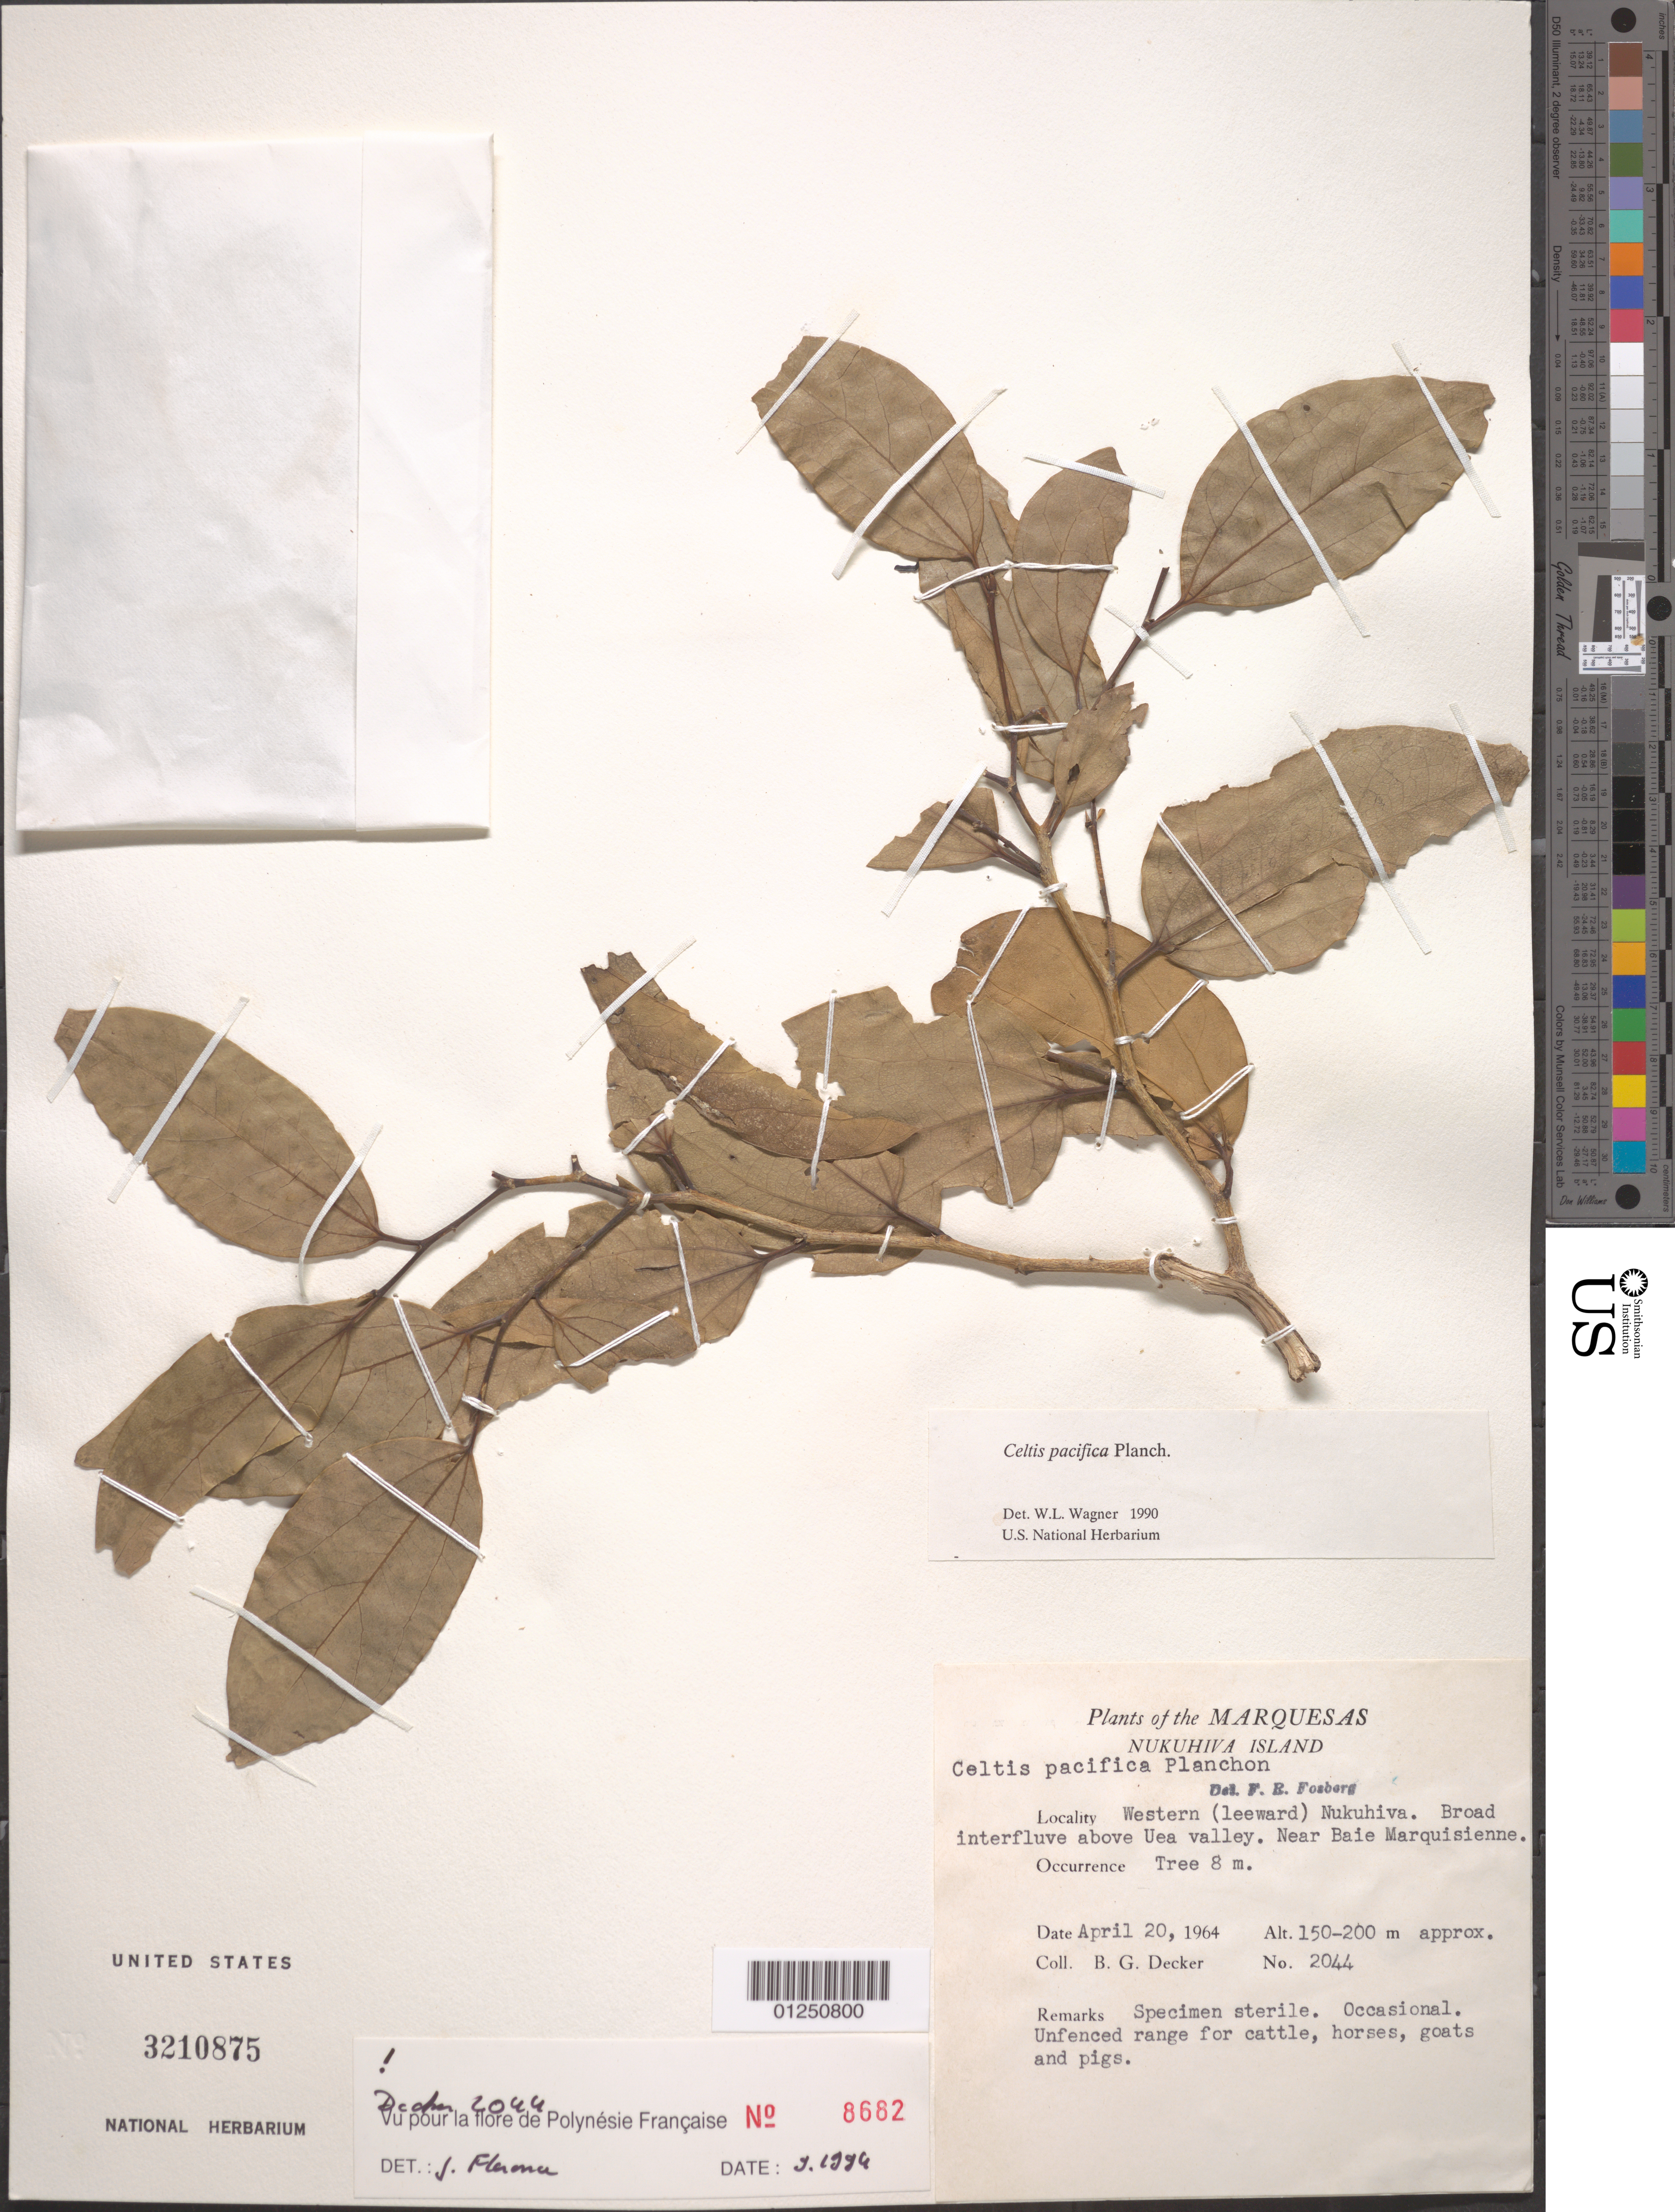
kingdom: Plantae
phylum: Tracheophyta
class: Magnoliopsida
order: Rosales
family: Cannabaceae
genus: Celtis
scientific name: Celtis pacifica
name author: Planch.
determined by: Wagner, W. L., (BOT), Smithsonian Institution - National Museum of Natural History (UNITED STATES)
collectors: B. G. Decker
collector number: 2044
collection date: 1964-04-20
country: French Polynesia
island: Nuku Hiva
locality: W Nukuhiva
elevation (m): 150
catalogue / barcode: US 3210875